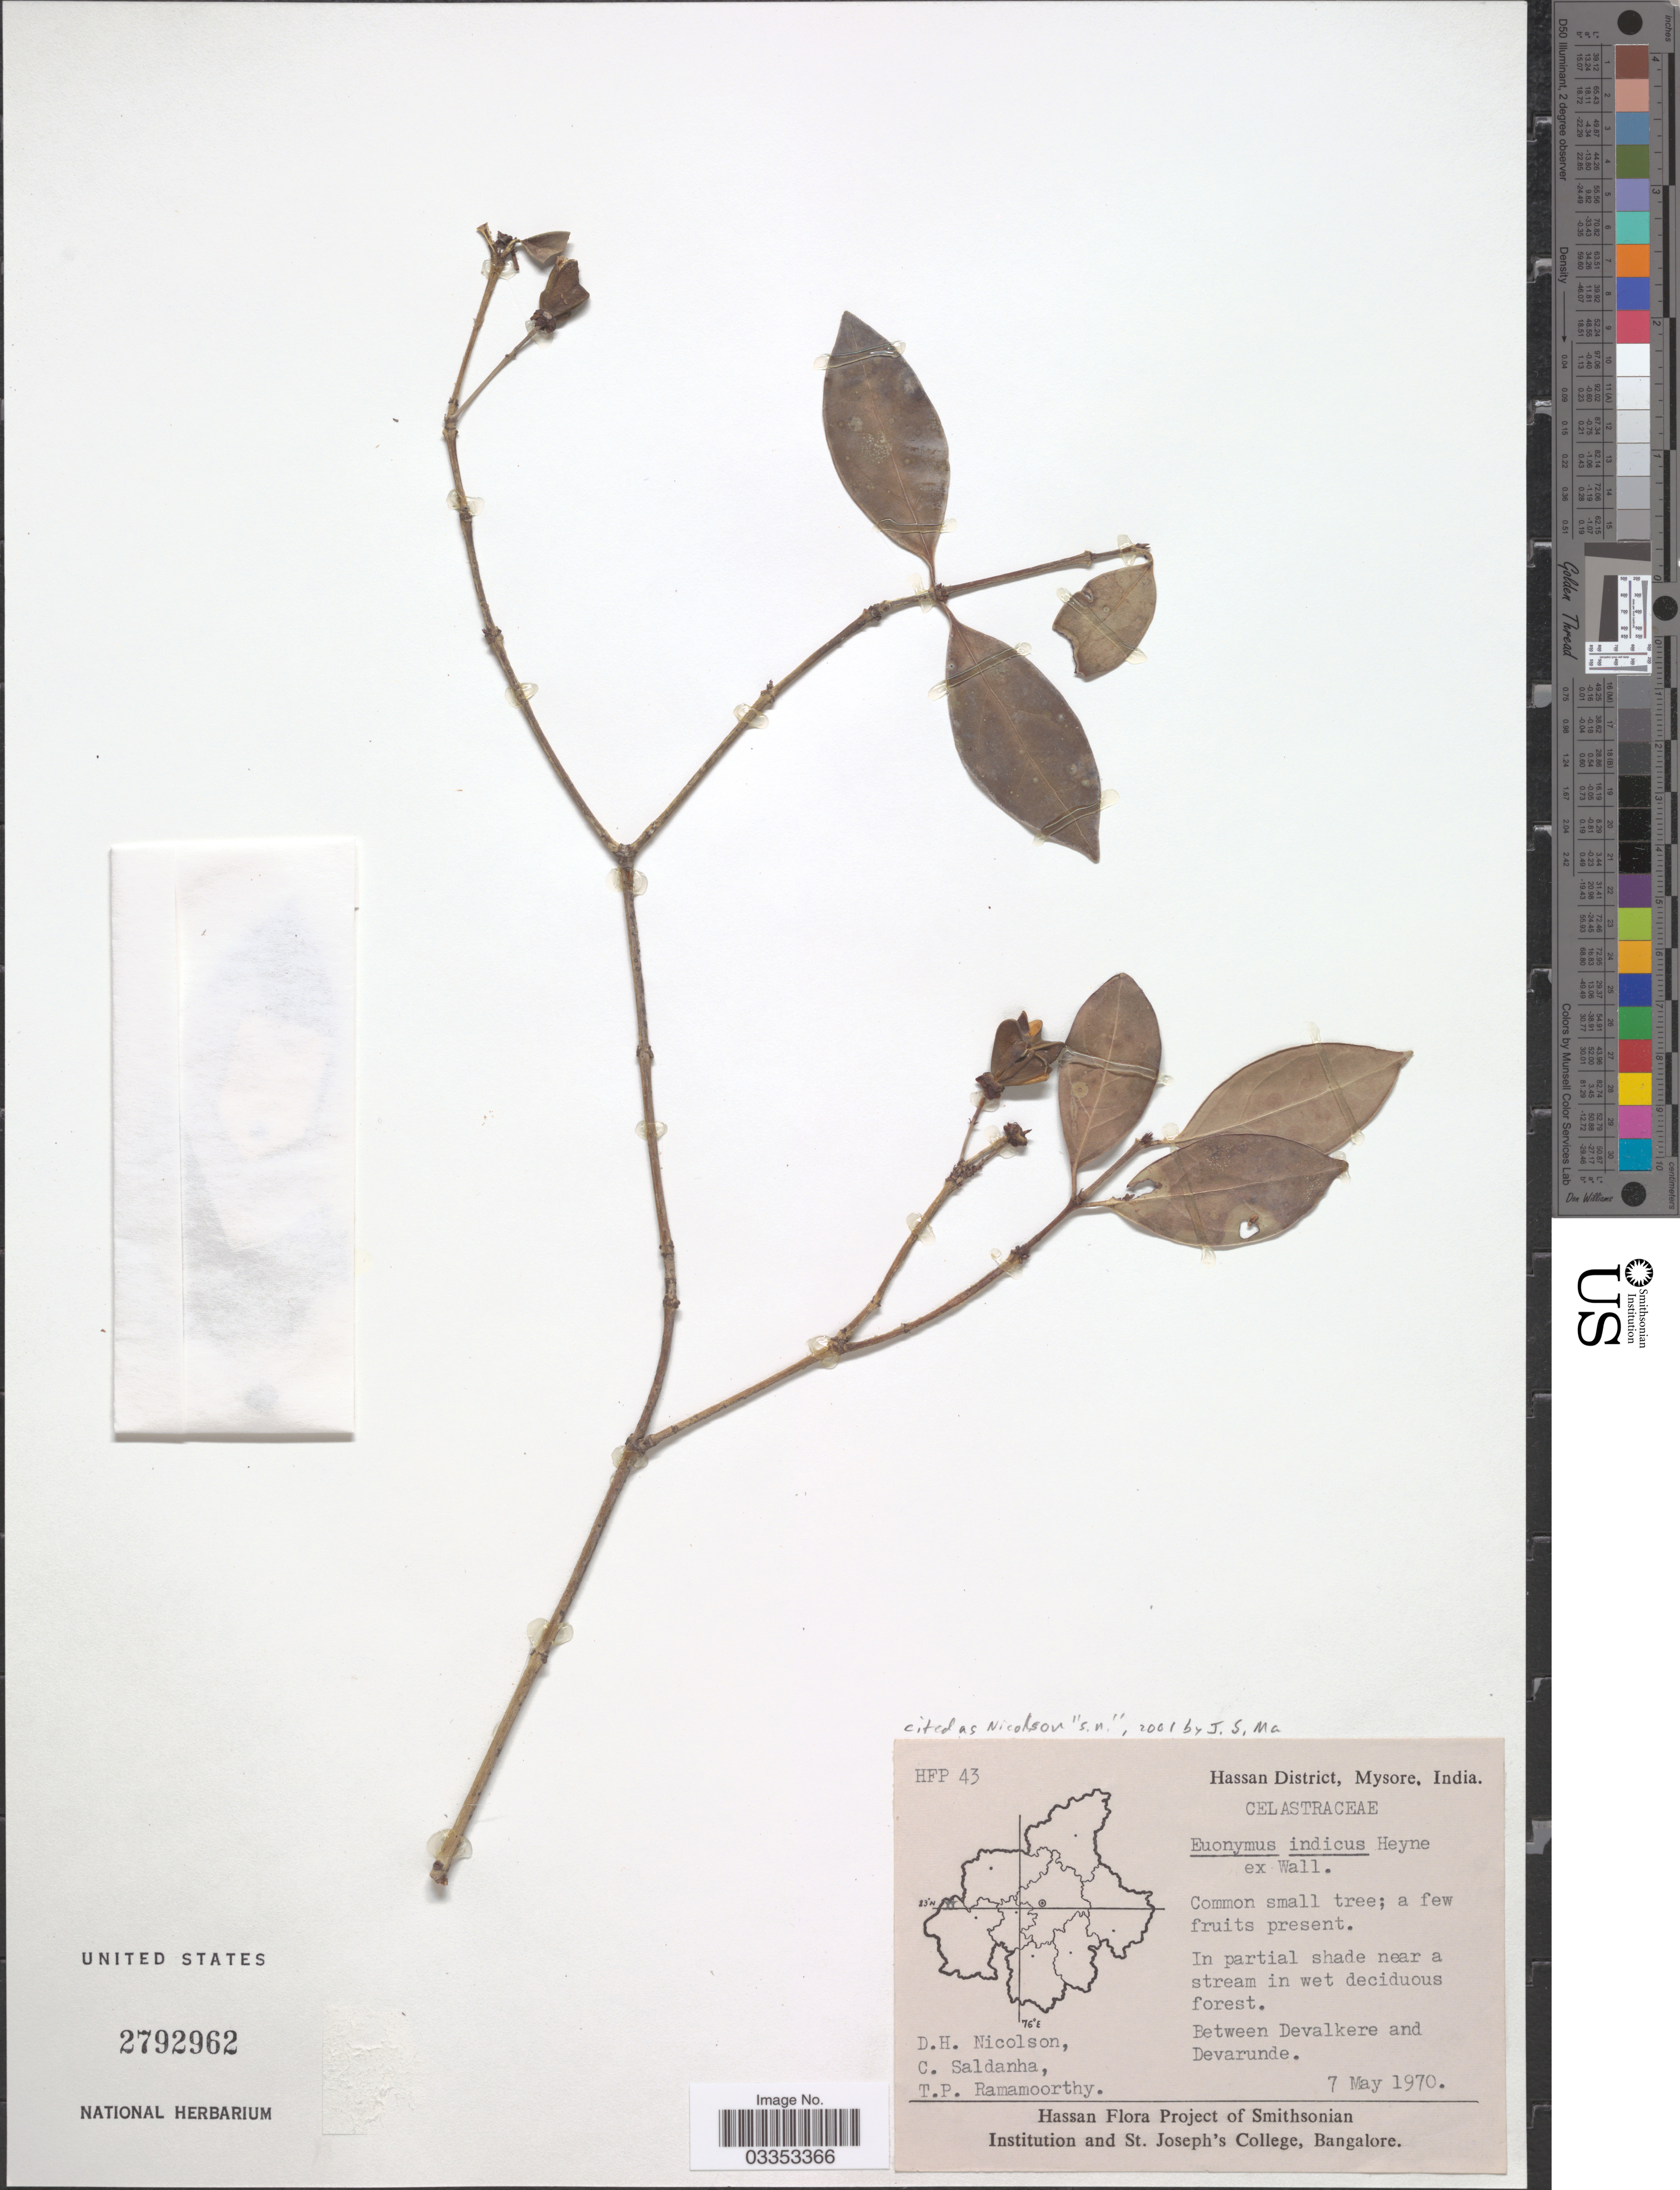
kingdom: Plantae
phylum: Tracheophyta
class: Magnoliopsida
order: Celastrales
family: Celastraceae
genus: Euonymus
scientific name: Euonymus indicus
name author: B. Heyne ex Wall.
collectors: D. H. Nicolson, C. Saldanha & T. P. Ramamoorthy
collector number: HFP 43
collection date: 1970-05-07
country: India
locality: Hassan District, Mysore. Between Devalkere and Devarunde.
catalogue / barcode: US 2792962